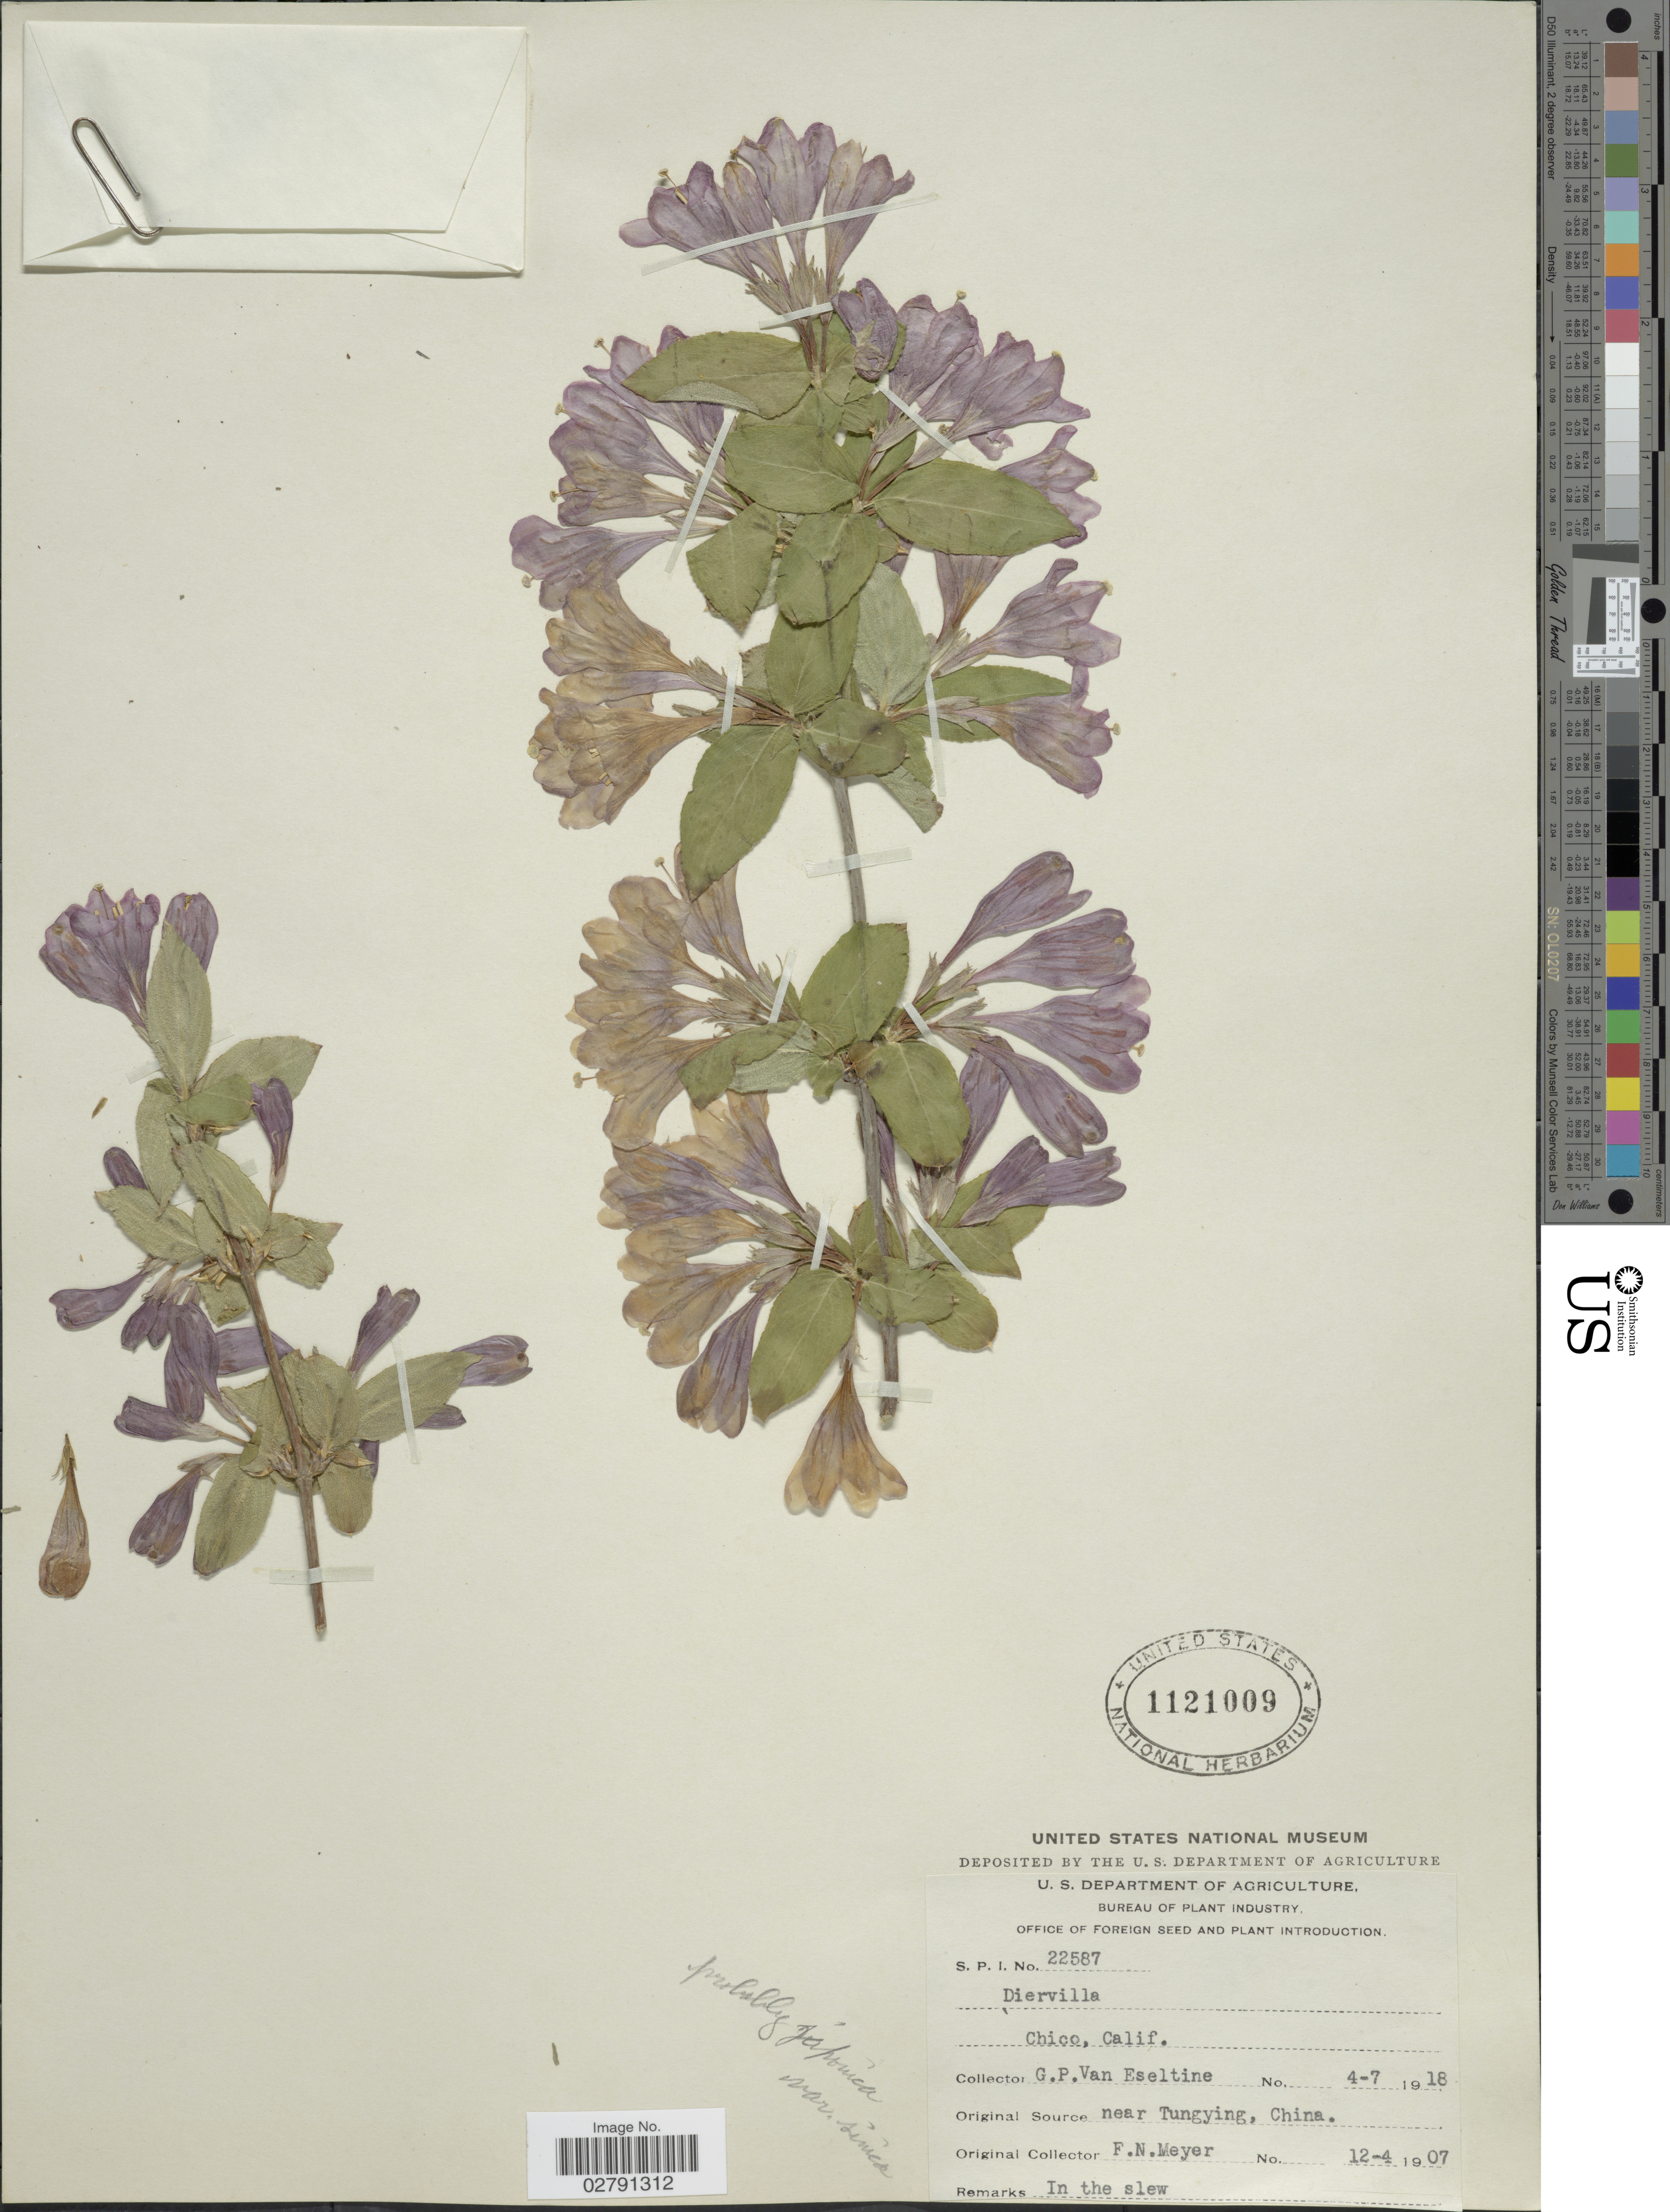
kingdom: Plantae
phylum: Tracheophyta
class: Magnoliopsida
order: Dipsacales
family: Caprifoliaceae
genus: Diervilla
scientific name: Diervilla japonica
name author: (Thunb.) DC.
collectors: G. P. Van Eseltine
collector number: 22587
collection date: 1907-04-12/1918-07-04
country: United States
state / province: California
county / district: Butte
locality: Chico.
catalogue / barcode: US 1121009